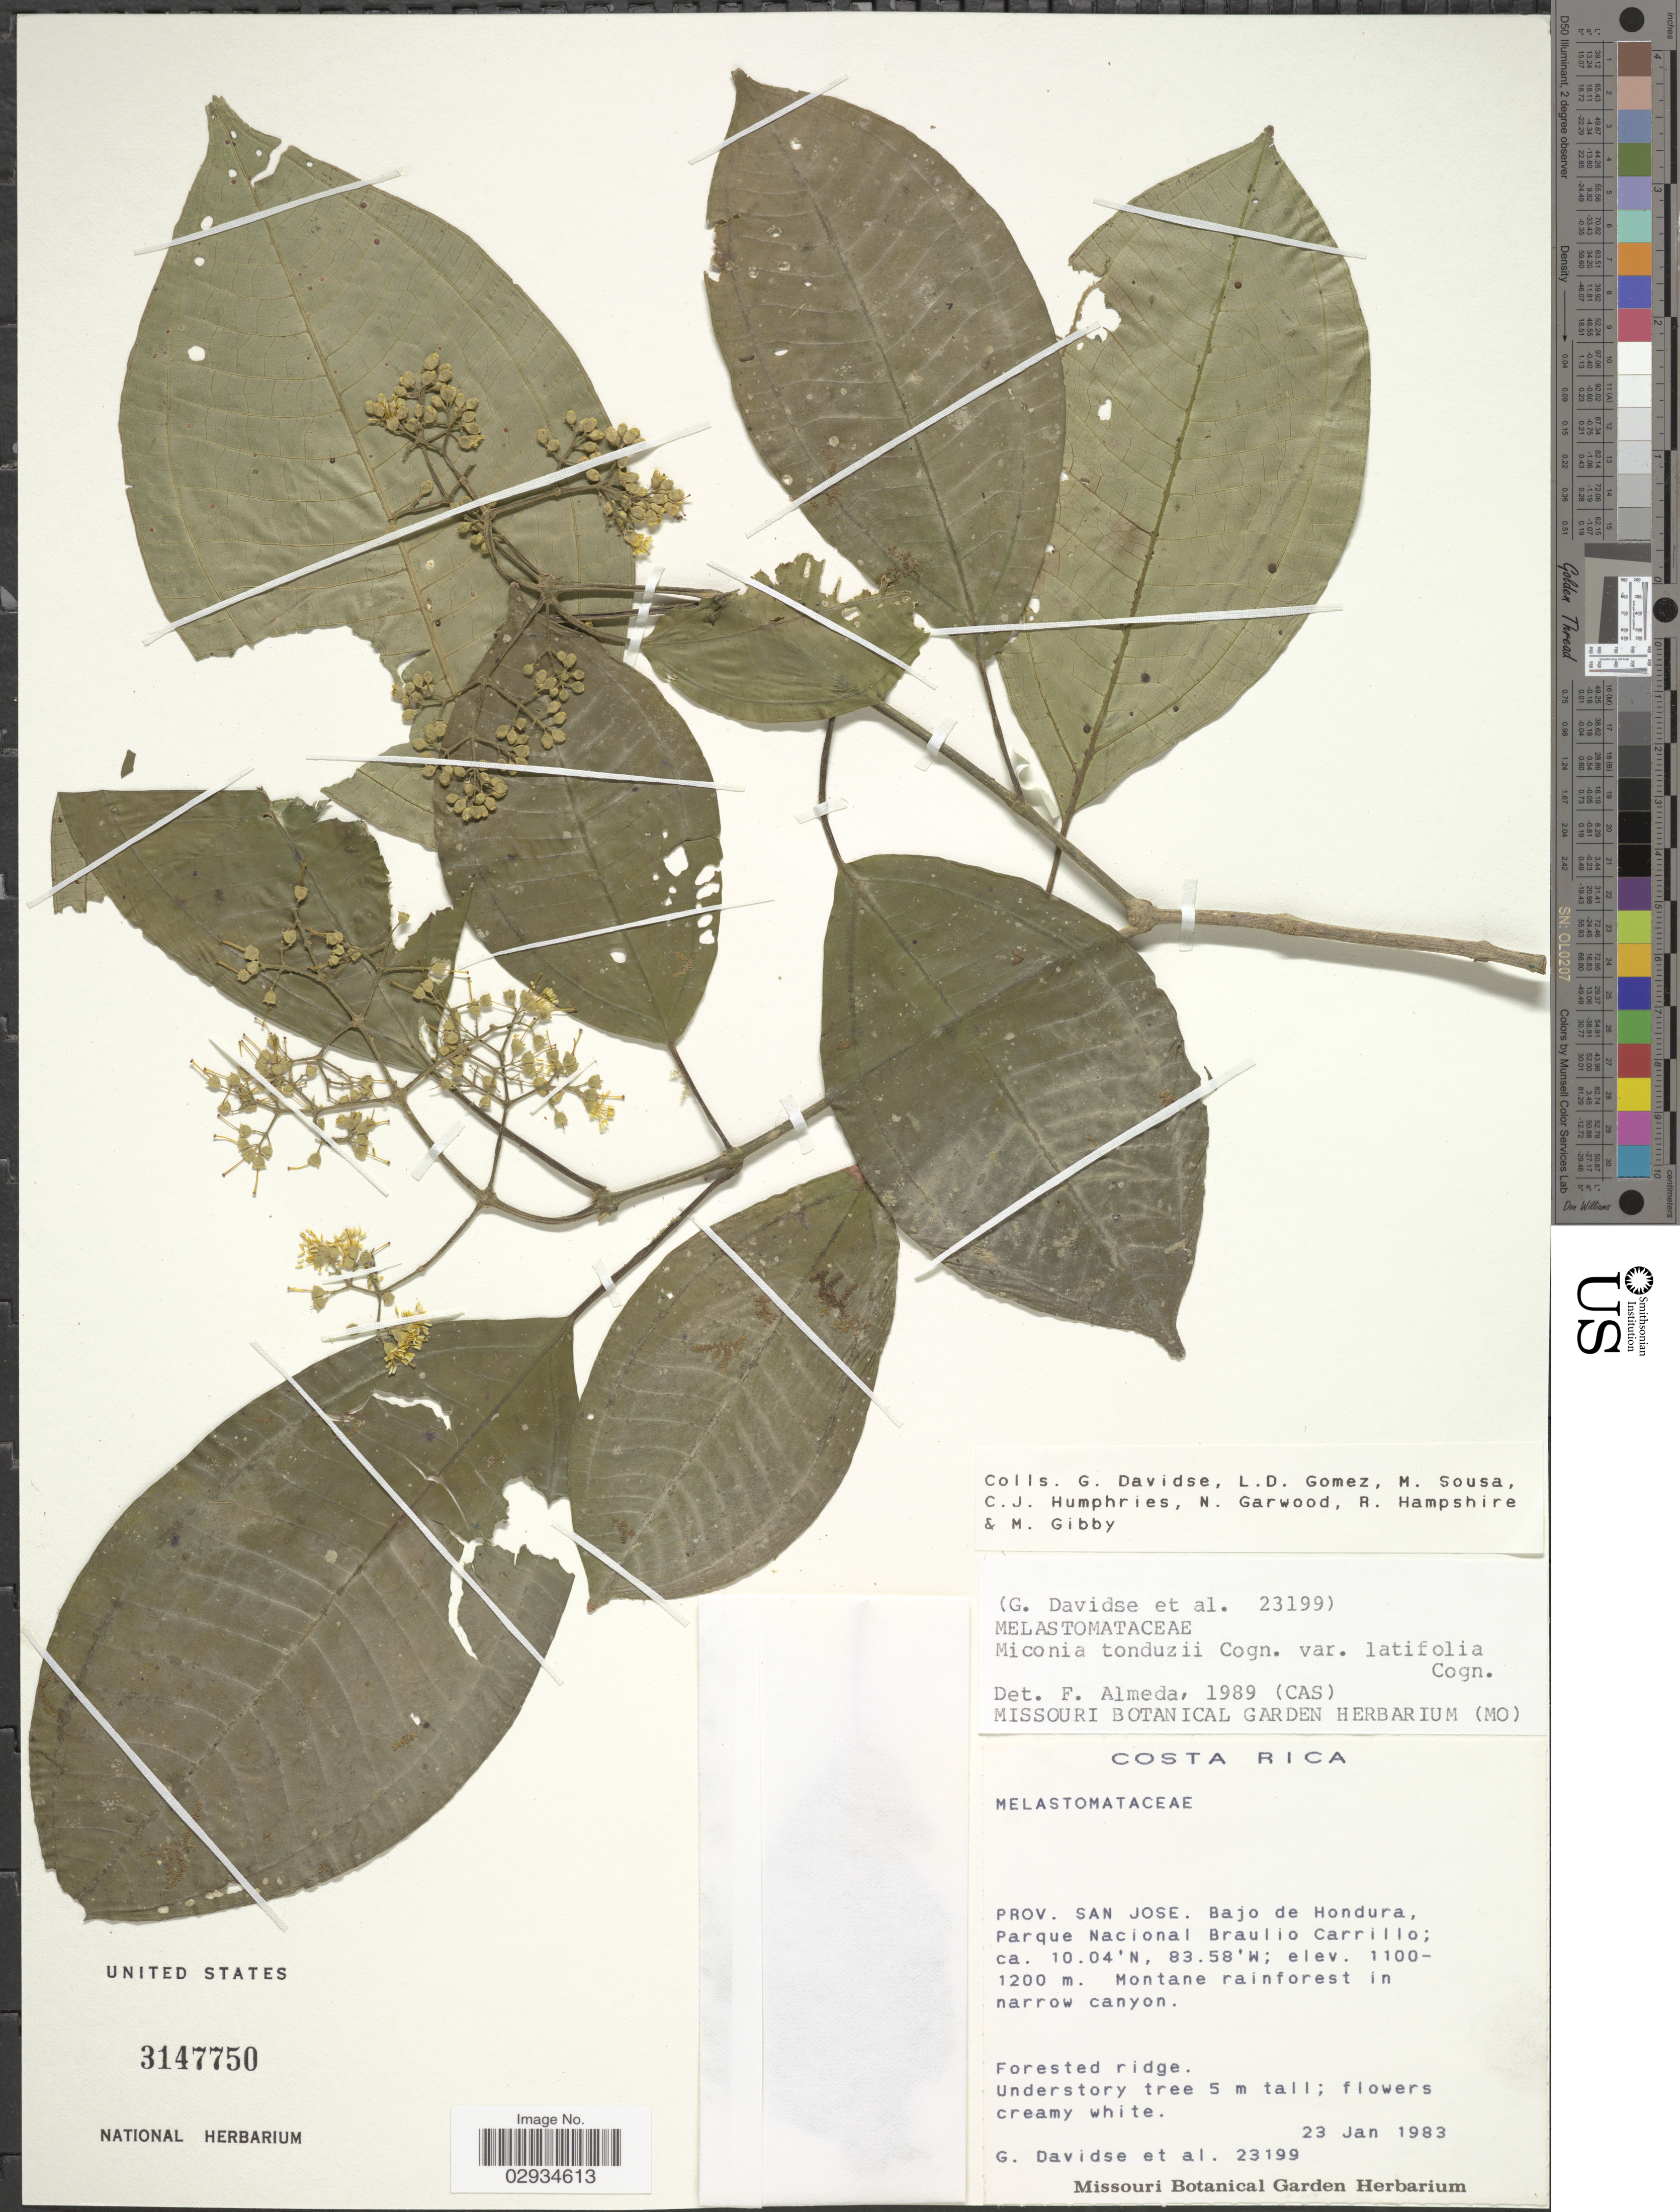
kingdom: Plantae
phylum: Tracheophyta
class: Magnoliopsida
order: Myrtales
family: Melastomataceae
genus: Miconia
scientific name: Miconia tonduzii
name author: Cogn. in A. DC.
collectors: G. Davidse & et al.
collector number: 23199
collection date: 1983-01-23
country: Costa Rica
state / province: San José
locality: Bajo de Hondura, Parque Nacional Braulio Carrillo.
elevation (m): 1100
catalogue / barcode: US 3147750